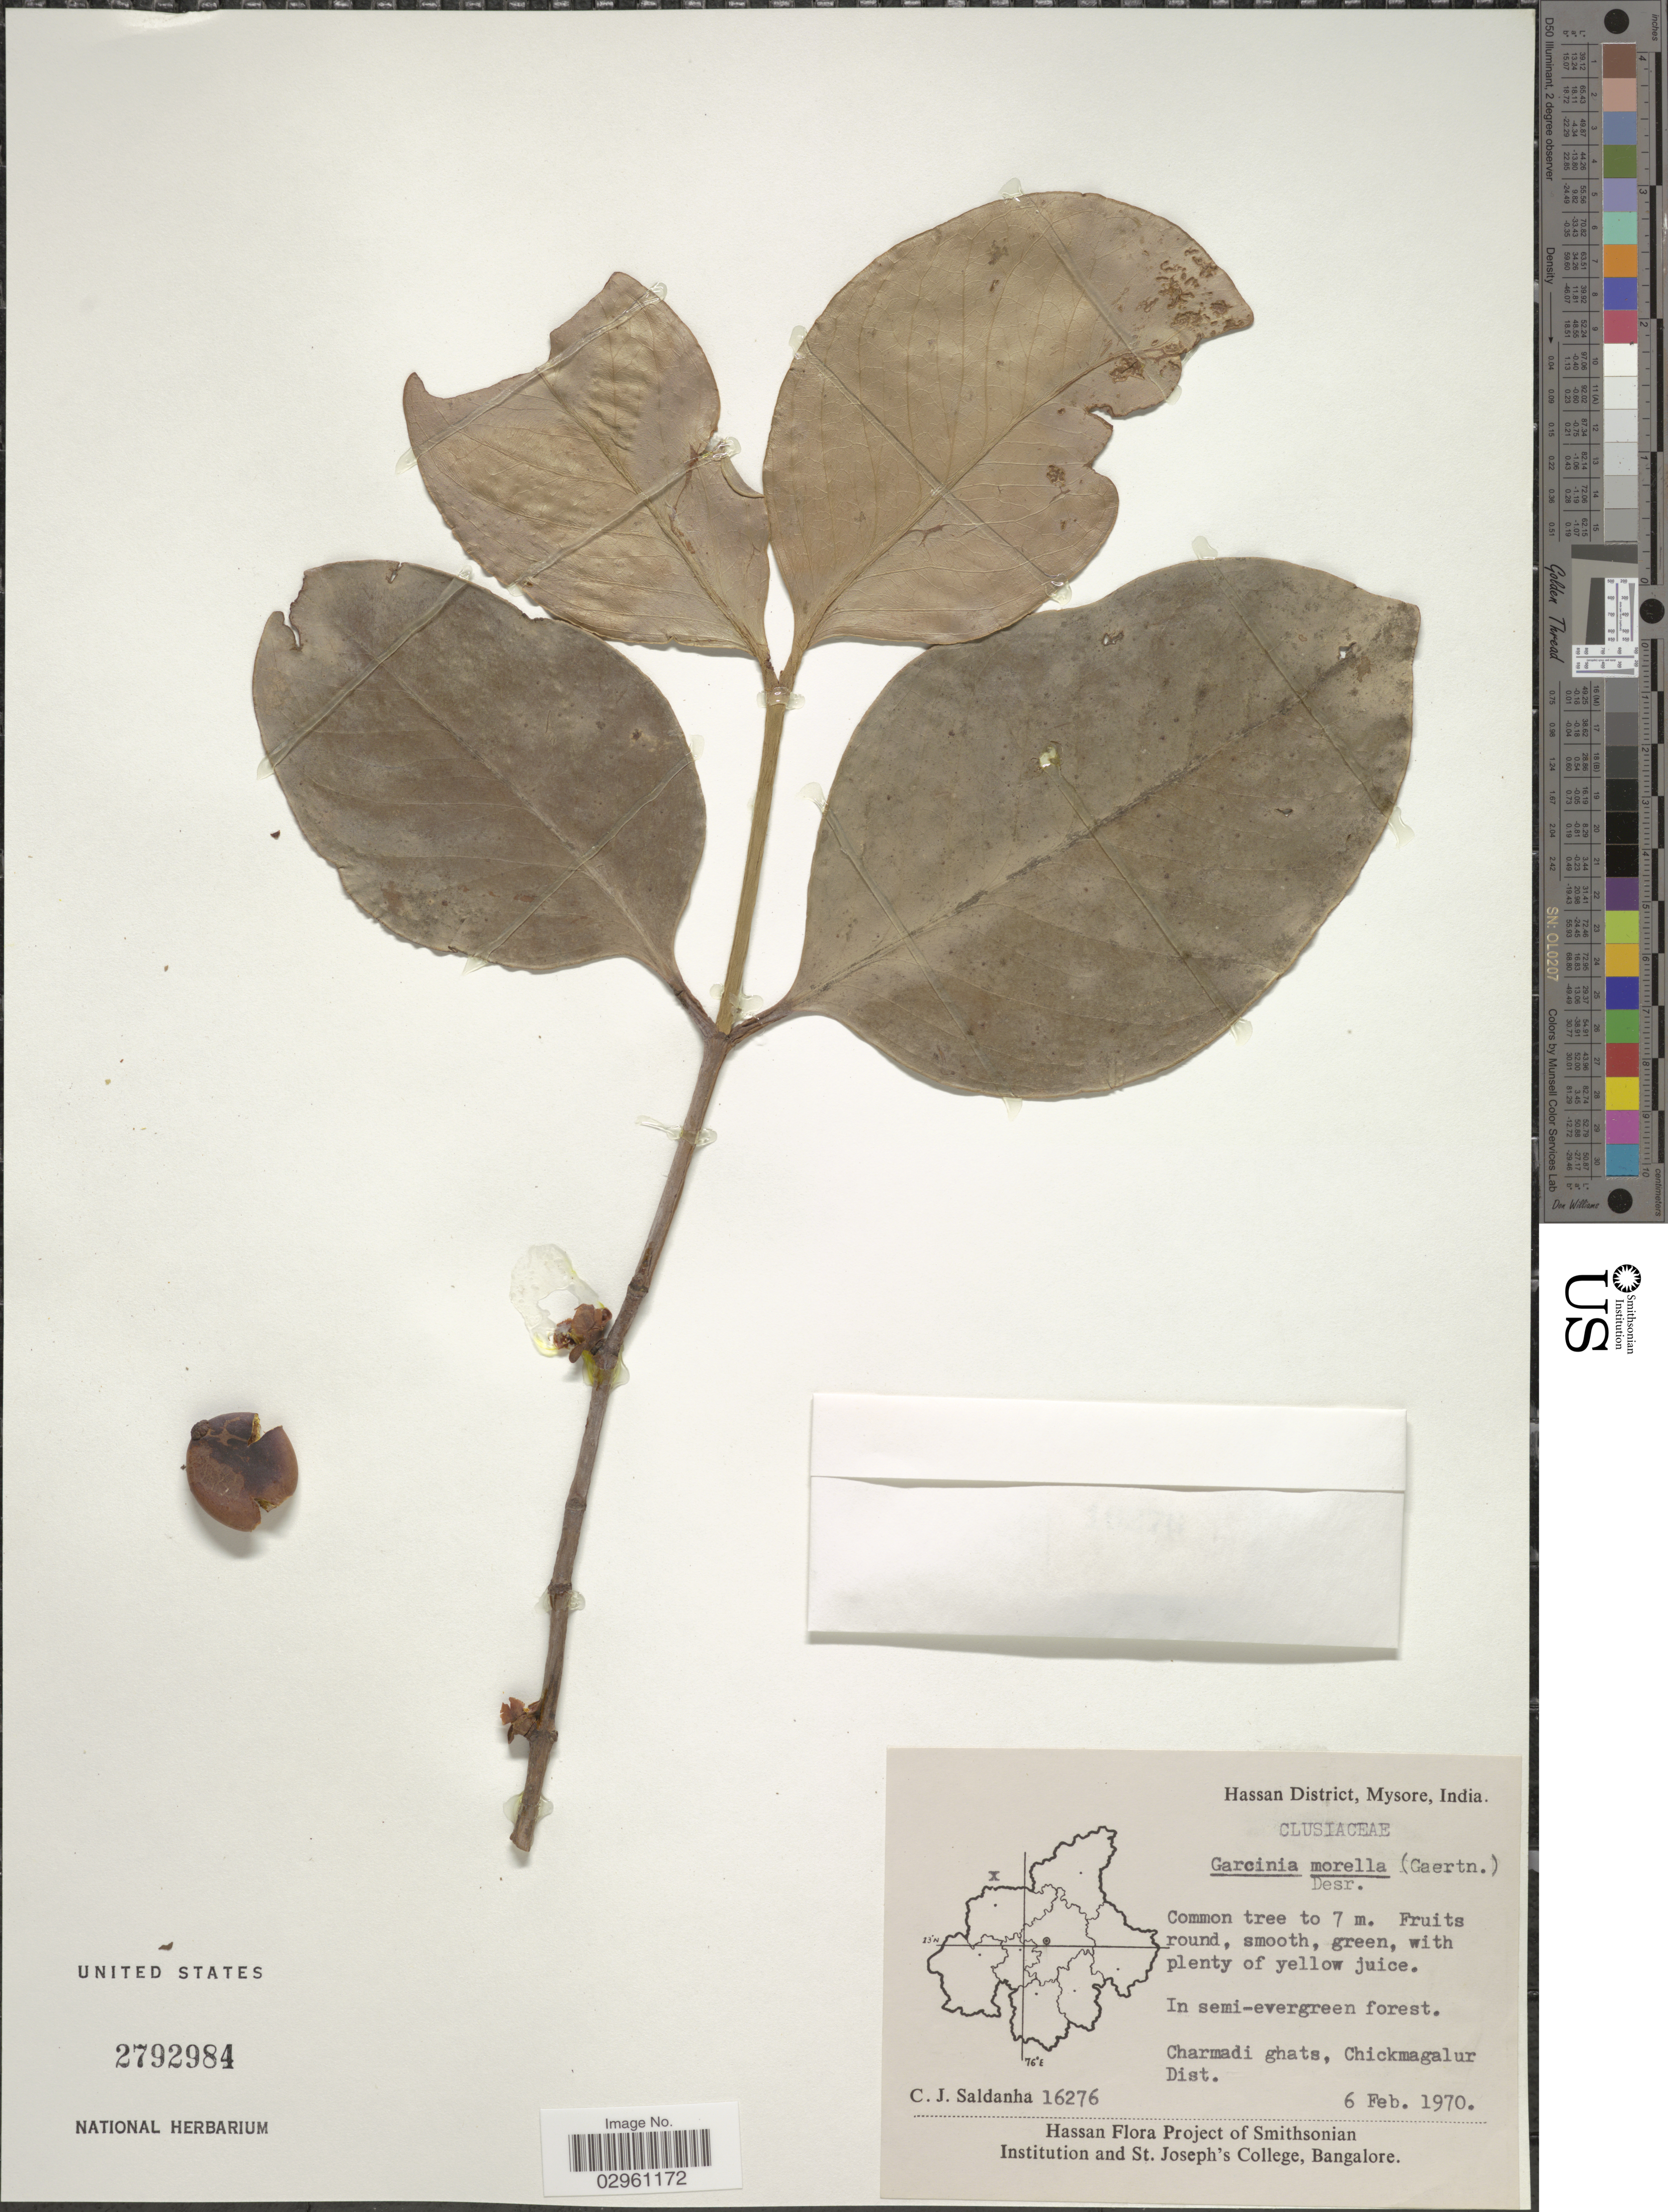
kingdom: Plantae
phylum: Tracheophyta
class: Magnoliopsida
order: Malpighiales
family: Clusiaceae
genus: Garcinia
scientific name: Garcinia morella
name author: (Gaertn.) Desr.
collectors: C. J. Saldanha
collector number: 16276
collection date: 1970-02-06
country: India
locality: Hassan District, Mysore. In semi-evergreen forest. Charmadi ghats, Chickmagalur Dist.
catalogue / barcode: US 2792984